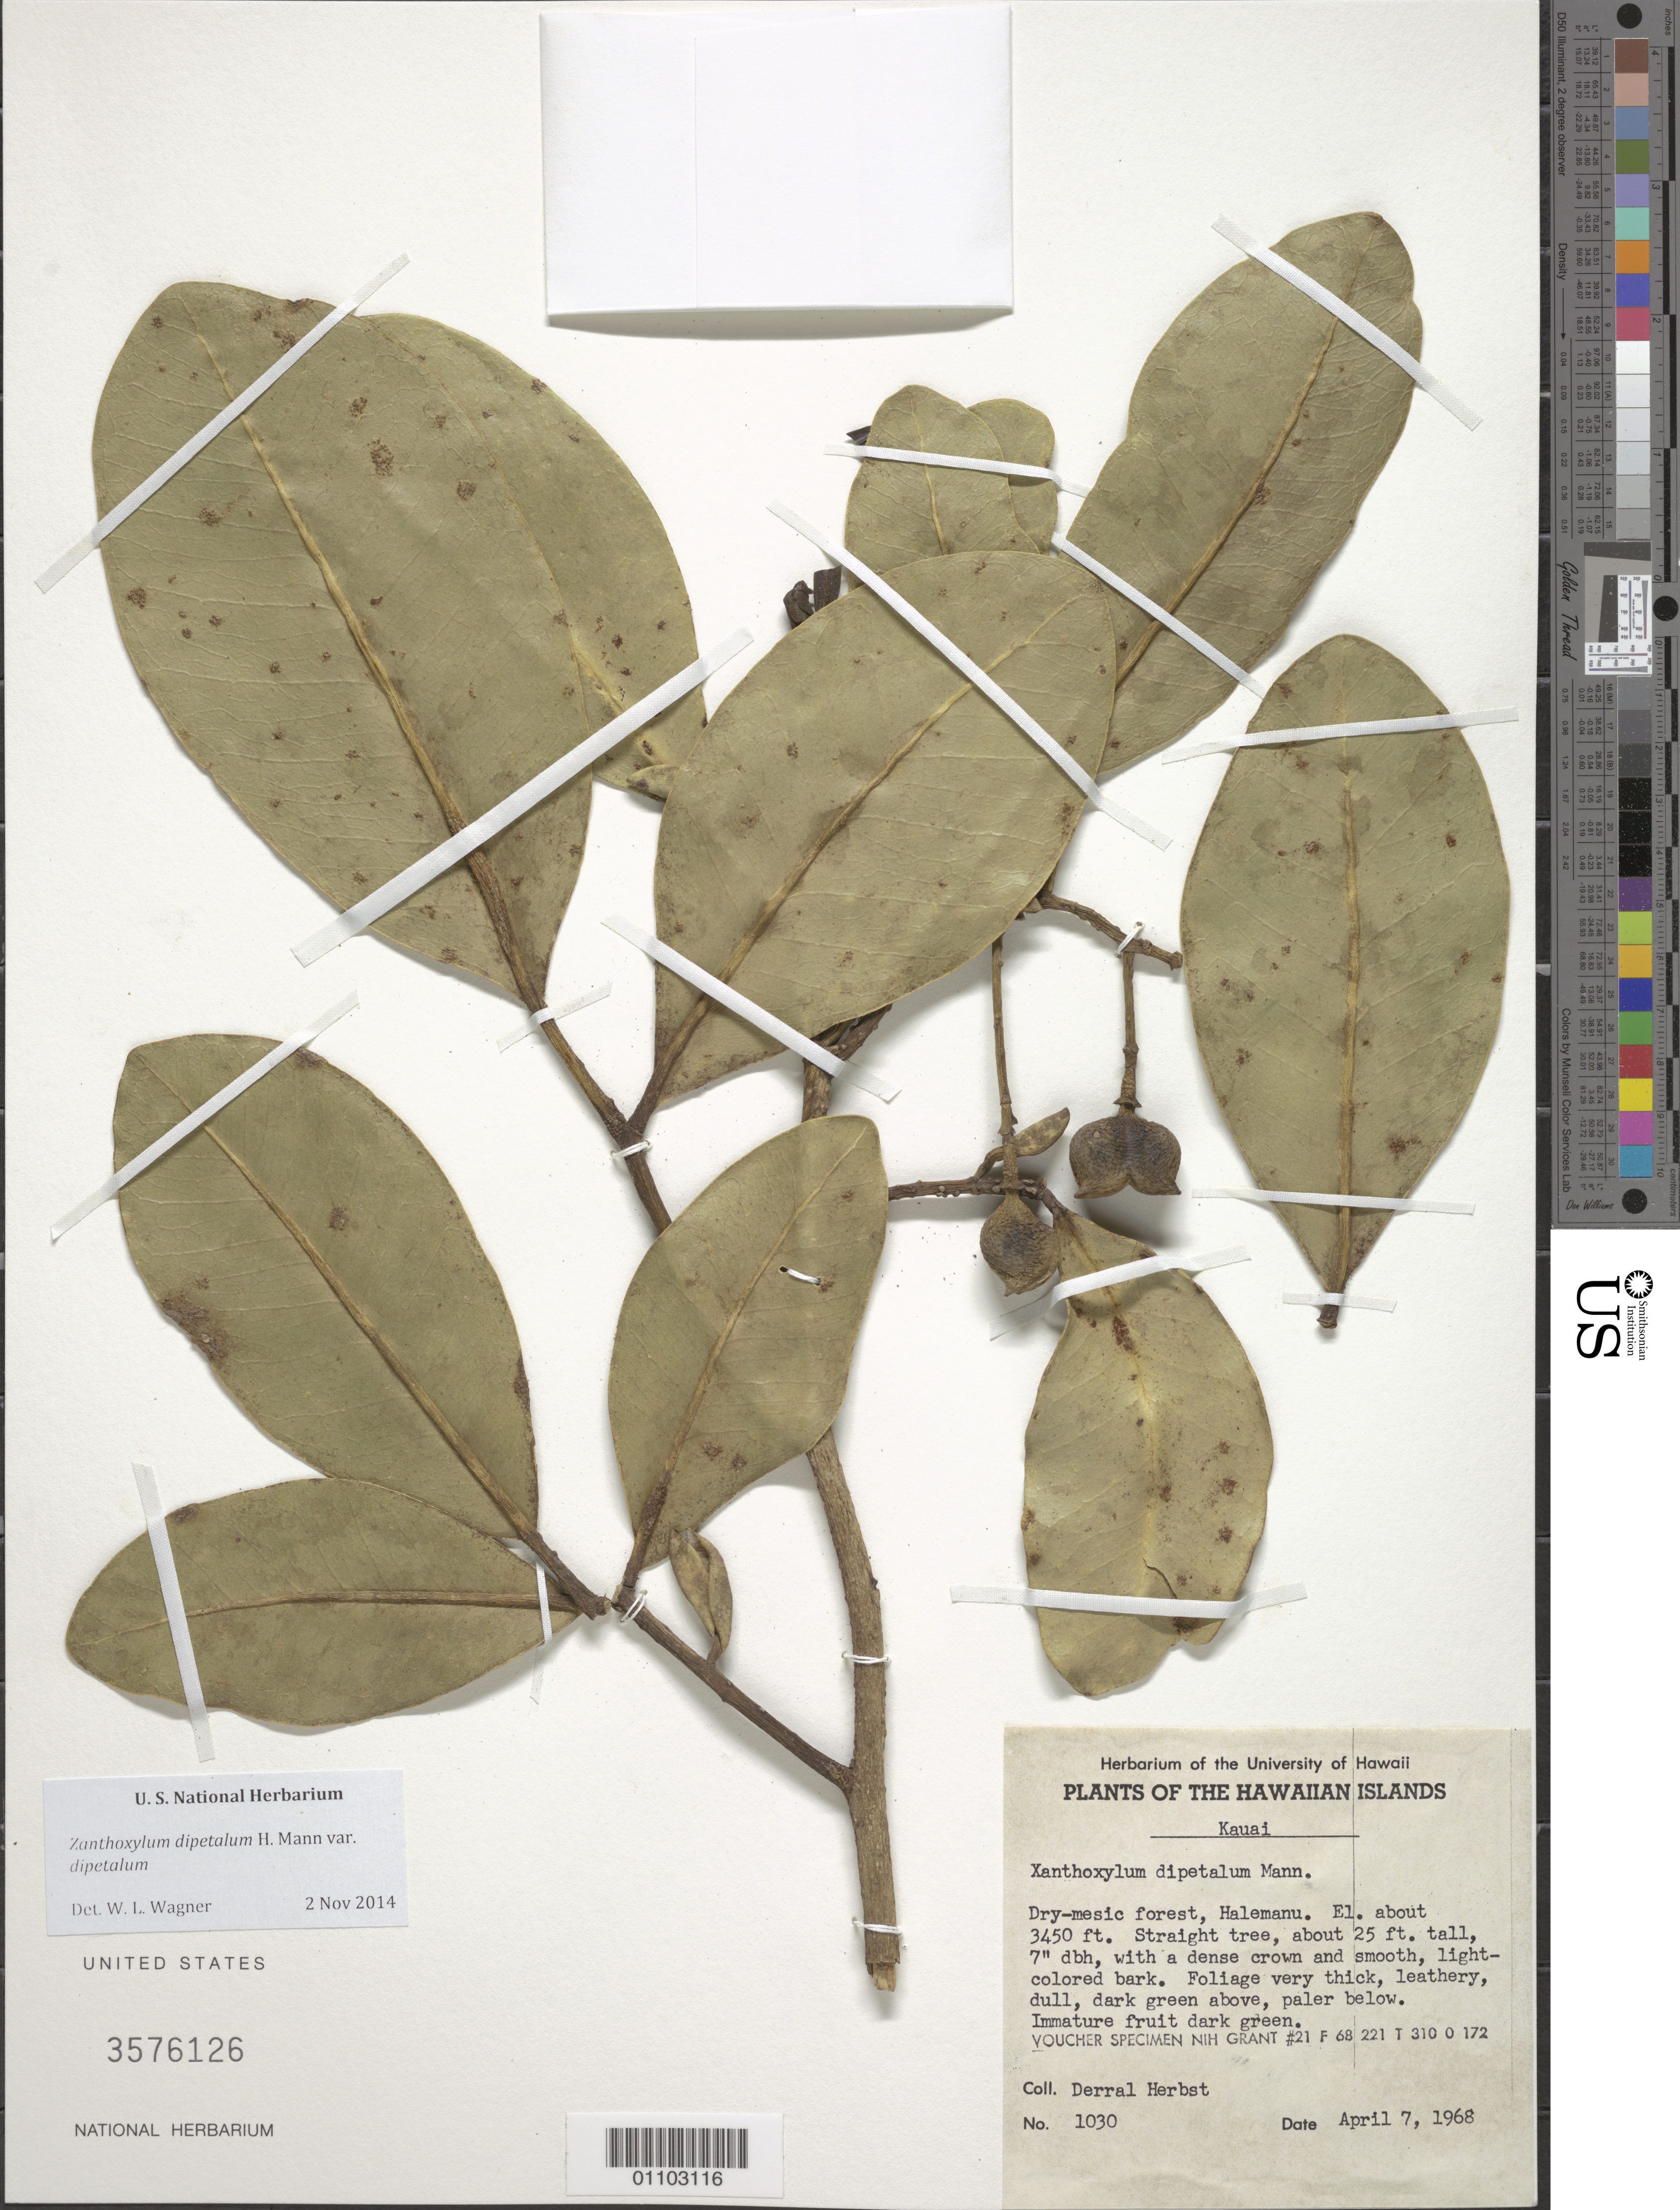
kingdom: Plantae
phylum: Tracheophyta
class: Magnoliopsida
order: Sapindales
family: Rutaceae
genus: Zanthoxylum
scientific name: Zanthoxylum dipetalum var. dipetalum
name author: H. Mann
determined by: Wagner, W. L., (BOT), Smithsonian Institution - National Museum of Natural History (UNITED STATES)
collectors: D. R. Herbst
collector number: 1030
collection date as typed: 7 Apr 1968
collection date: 1968-04-07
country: United States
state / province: Hawaii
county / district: Kauai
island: Kaua'i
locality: Halemanu.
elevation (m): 1052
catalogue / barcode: US 3576126